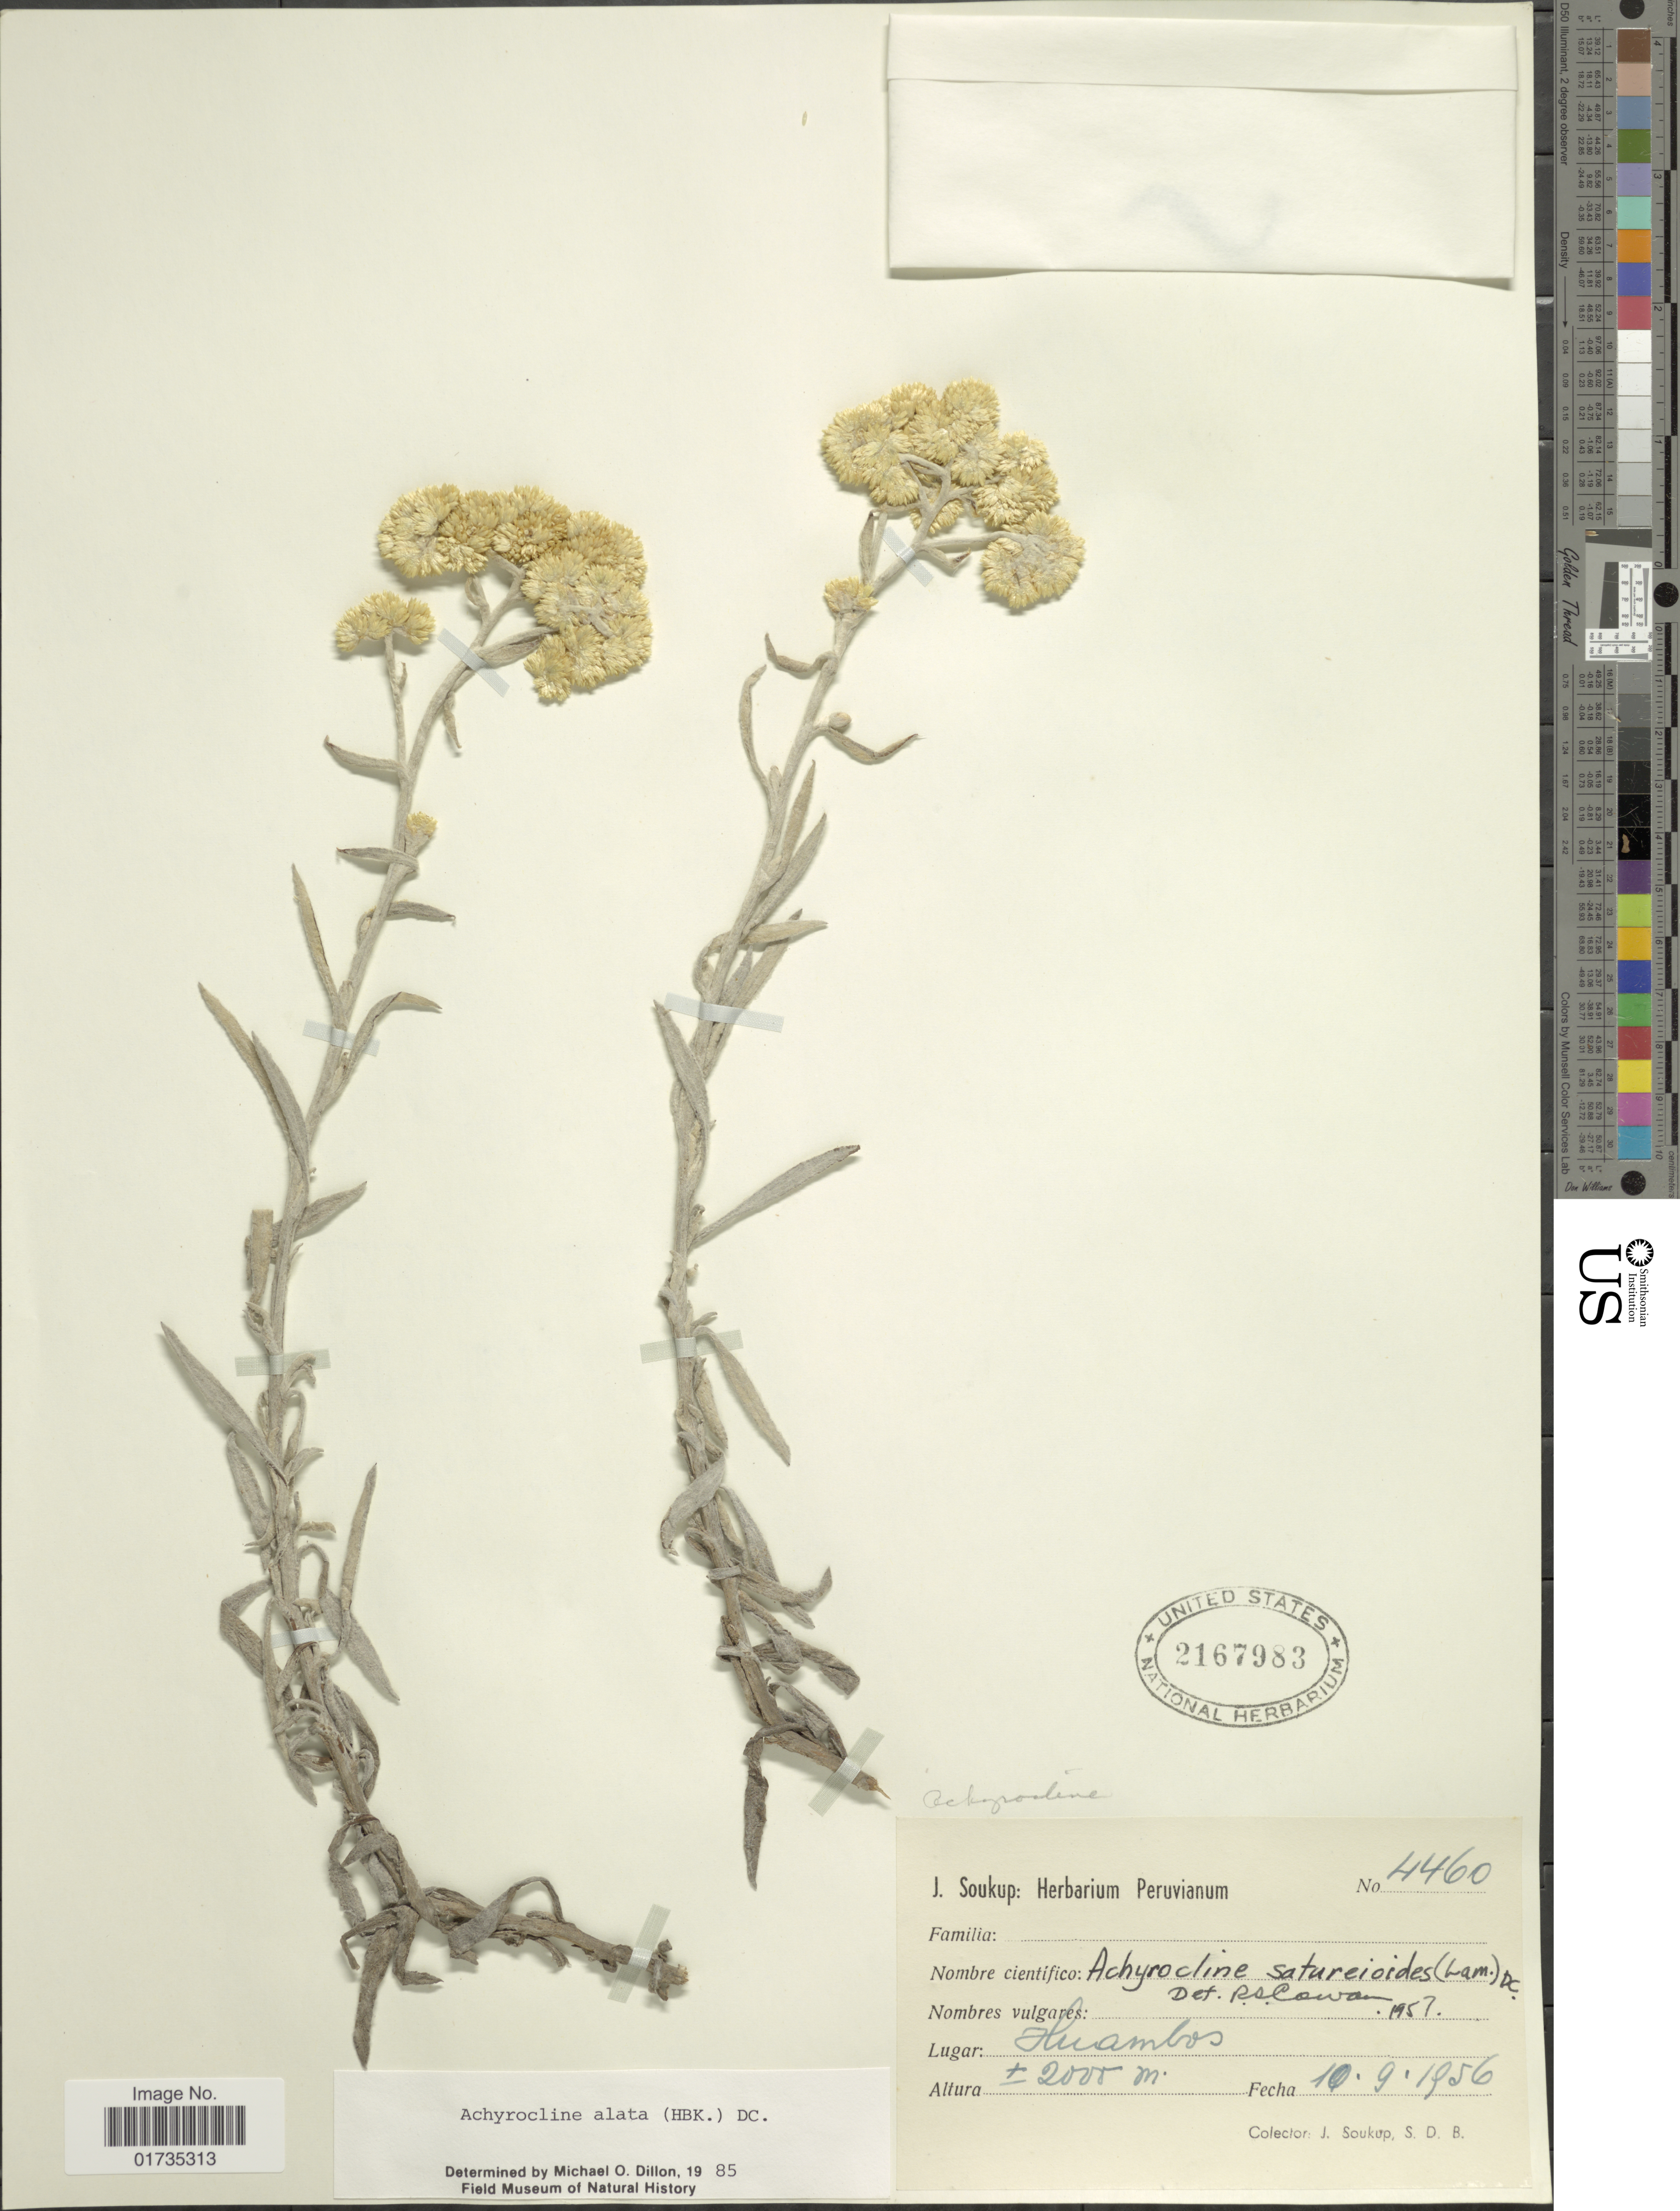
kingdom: Plantae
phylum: Tracheophyta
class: Magnoliopsida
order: Asterales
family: Asteraceae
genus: Achyrocline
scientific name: Achyrocline alata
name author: (Kunth) DC.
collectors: J. Soukop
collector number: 4460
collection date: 1956-09-10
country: Peru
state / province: Cajamarca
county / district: Chota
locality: Huambos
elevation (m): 2000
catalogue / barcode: US 2167983